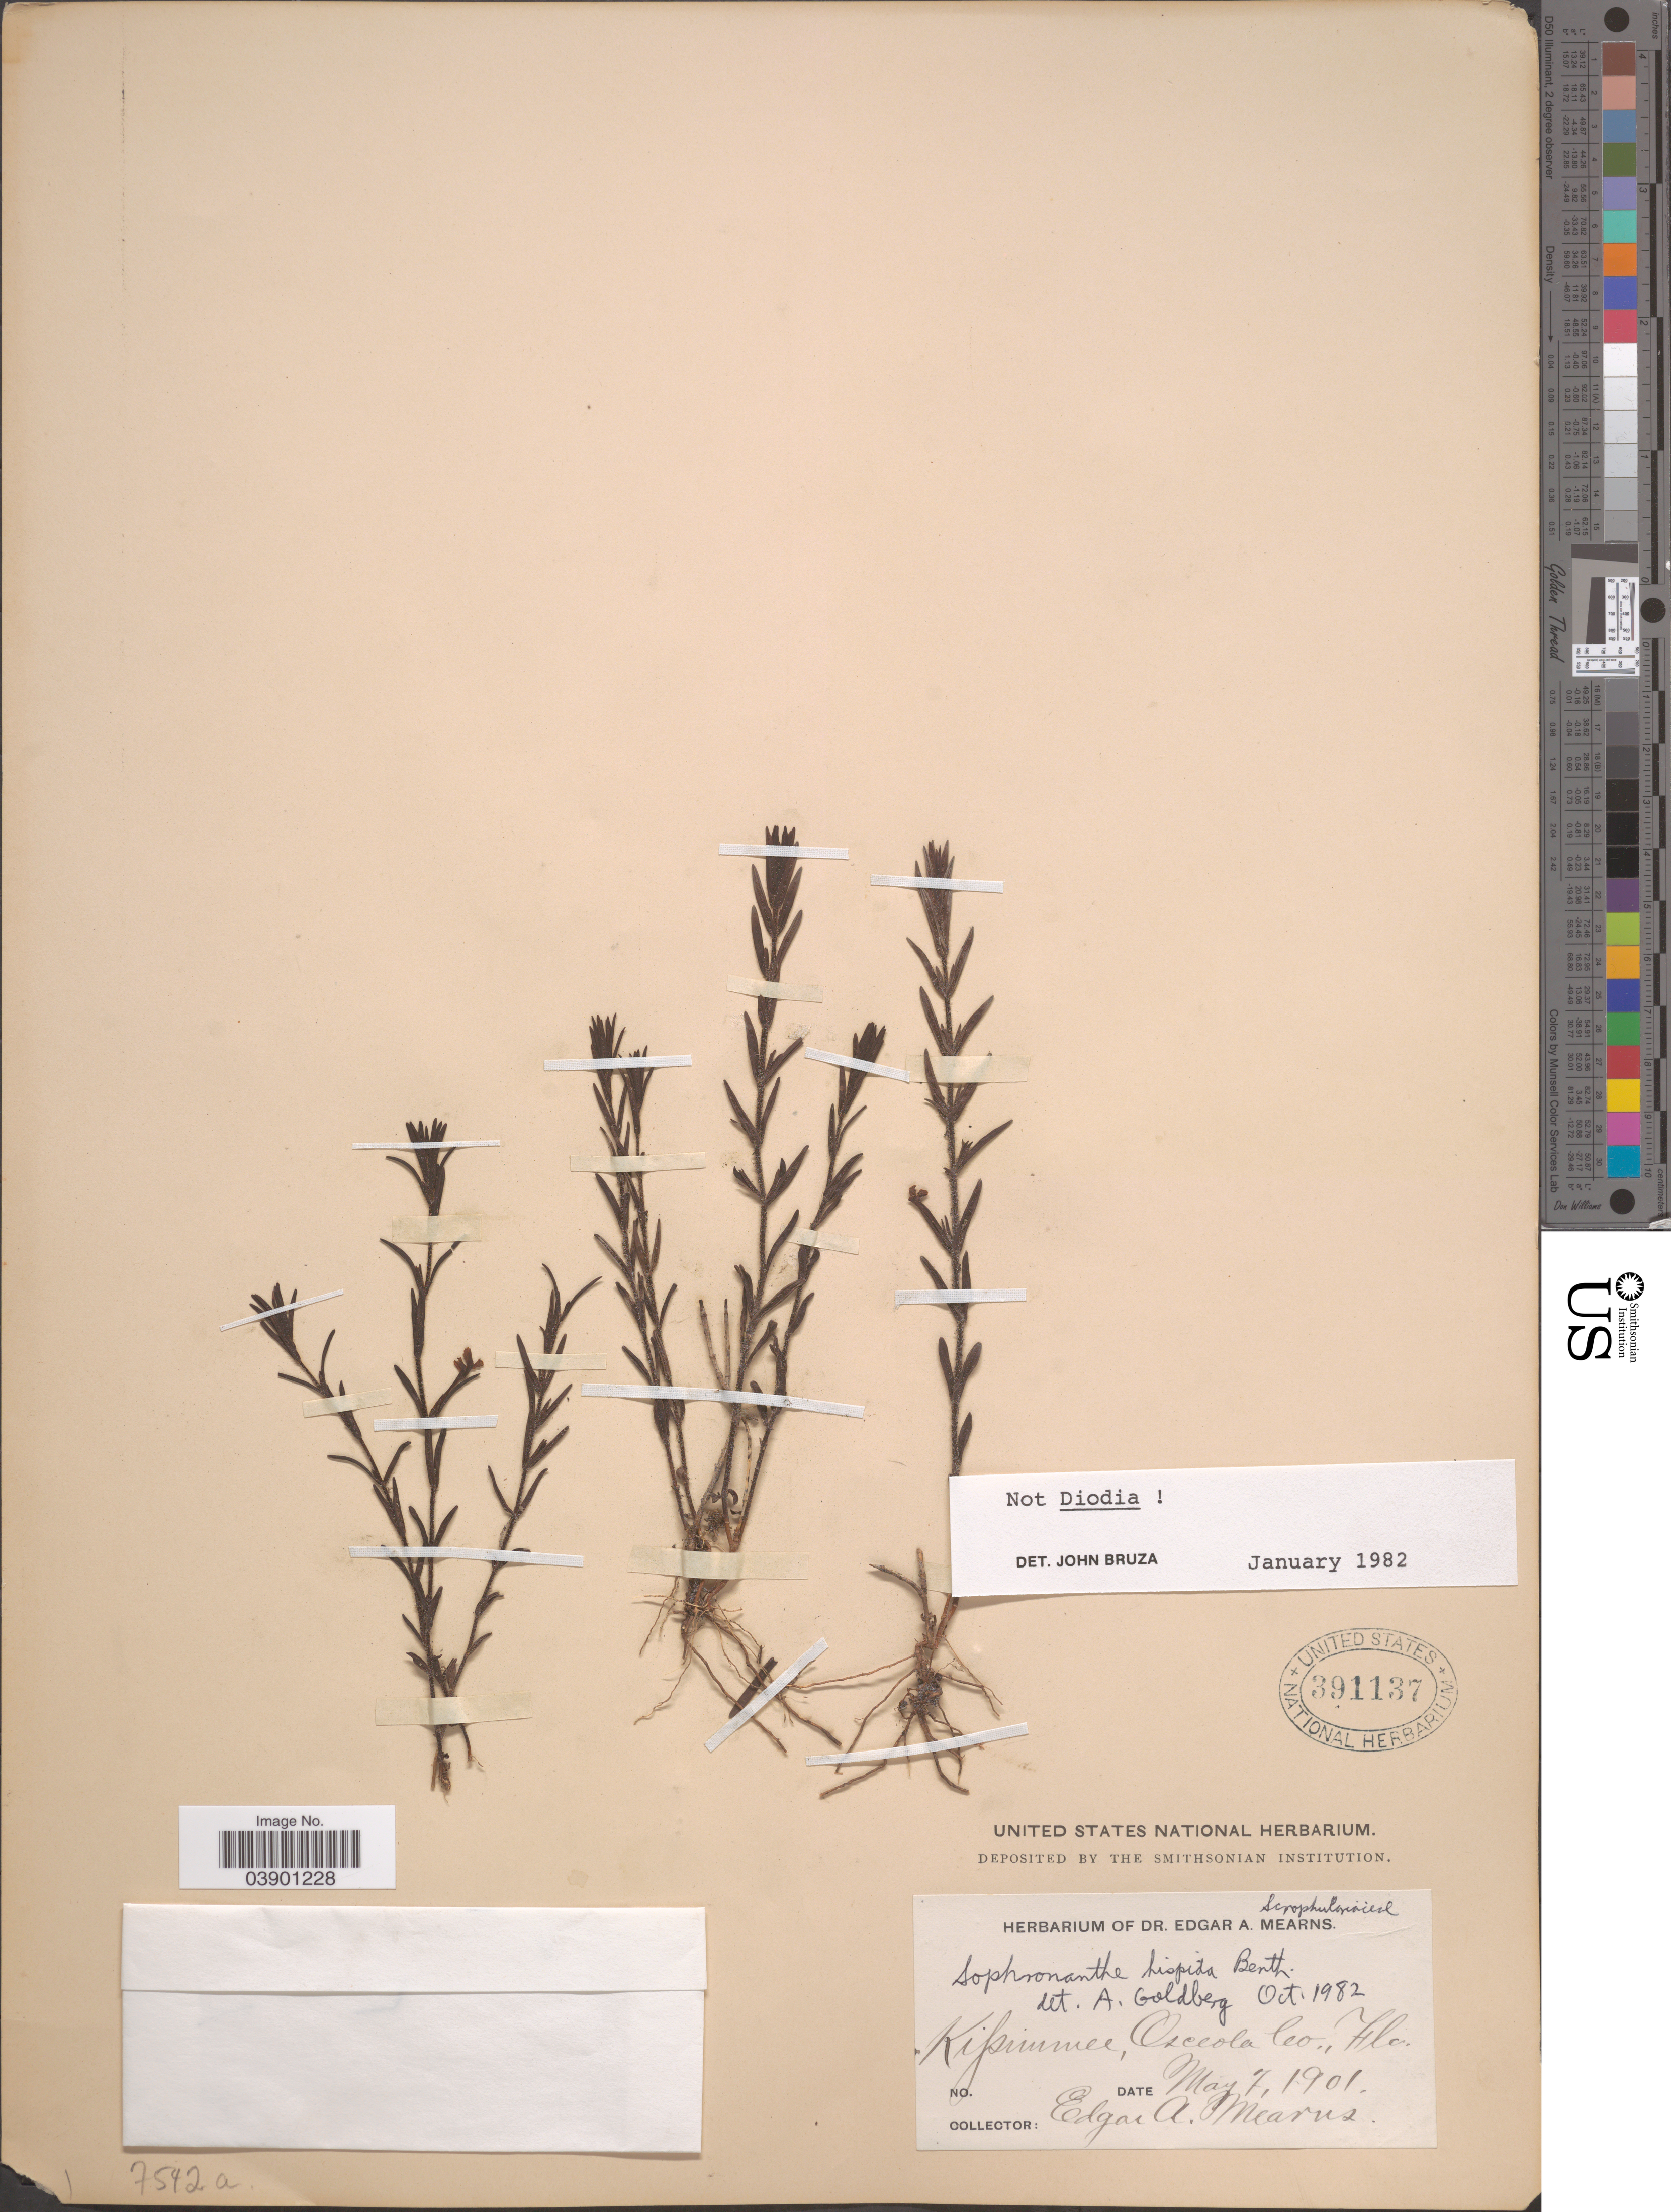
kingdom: Plantae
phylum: Tracheophyta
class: Magnoliopsida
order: Lamiales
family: Plantaginaceae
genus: Sophronanthe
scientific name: Sophronanthe hispida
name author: Benth. ex Lindl.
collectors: E. A. Mearns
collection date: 1901-05-07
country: United States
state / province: Florida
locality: Kissimmee, Ozceola Co.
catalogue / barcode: US 391137